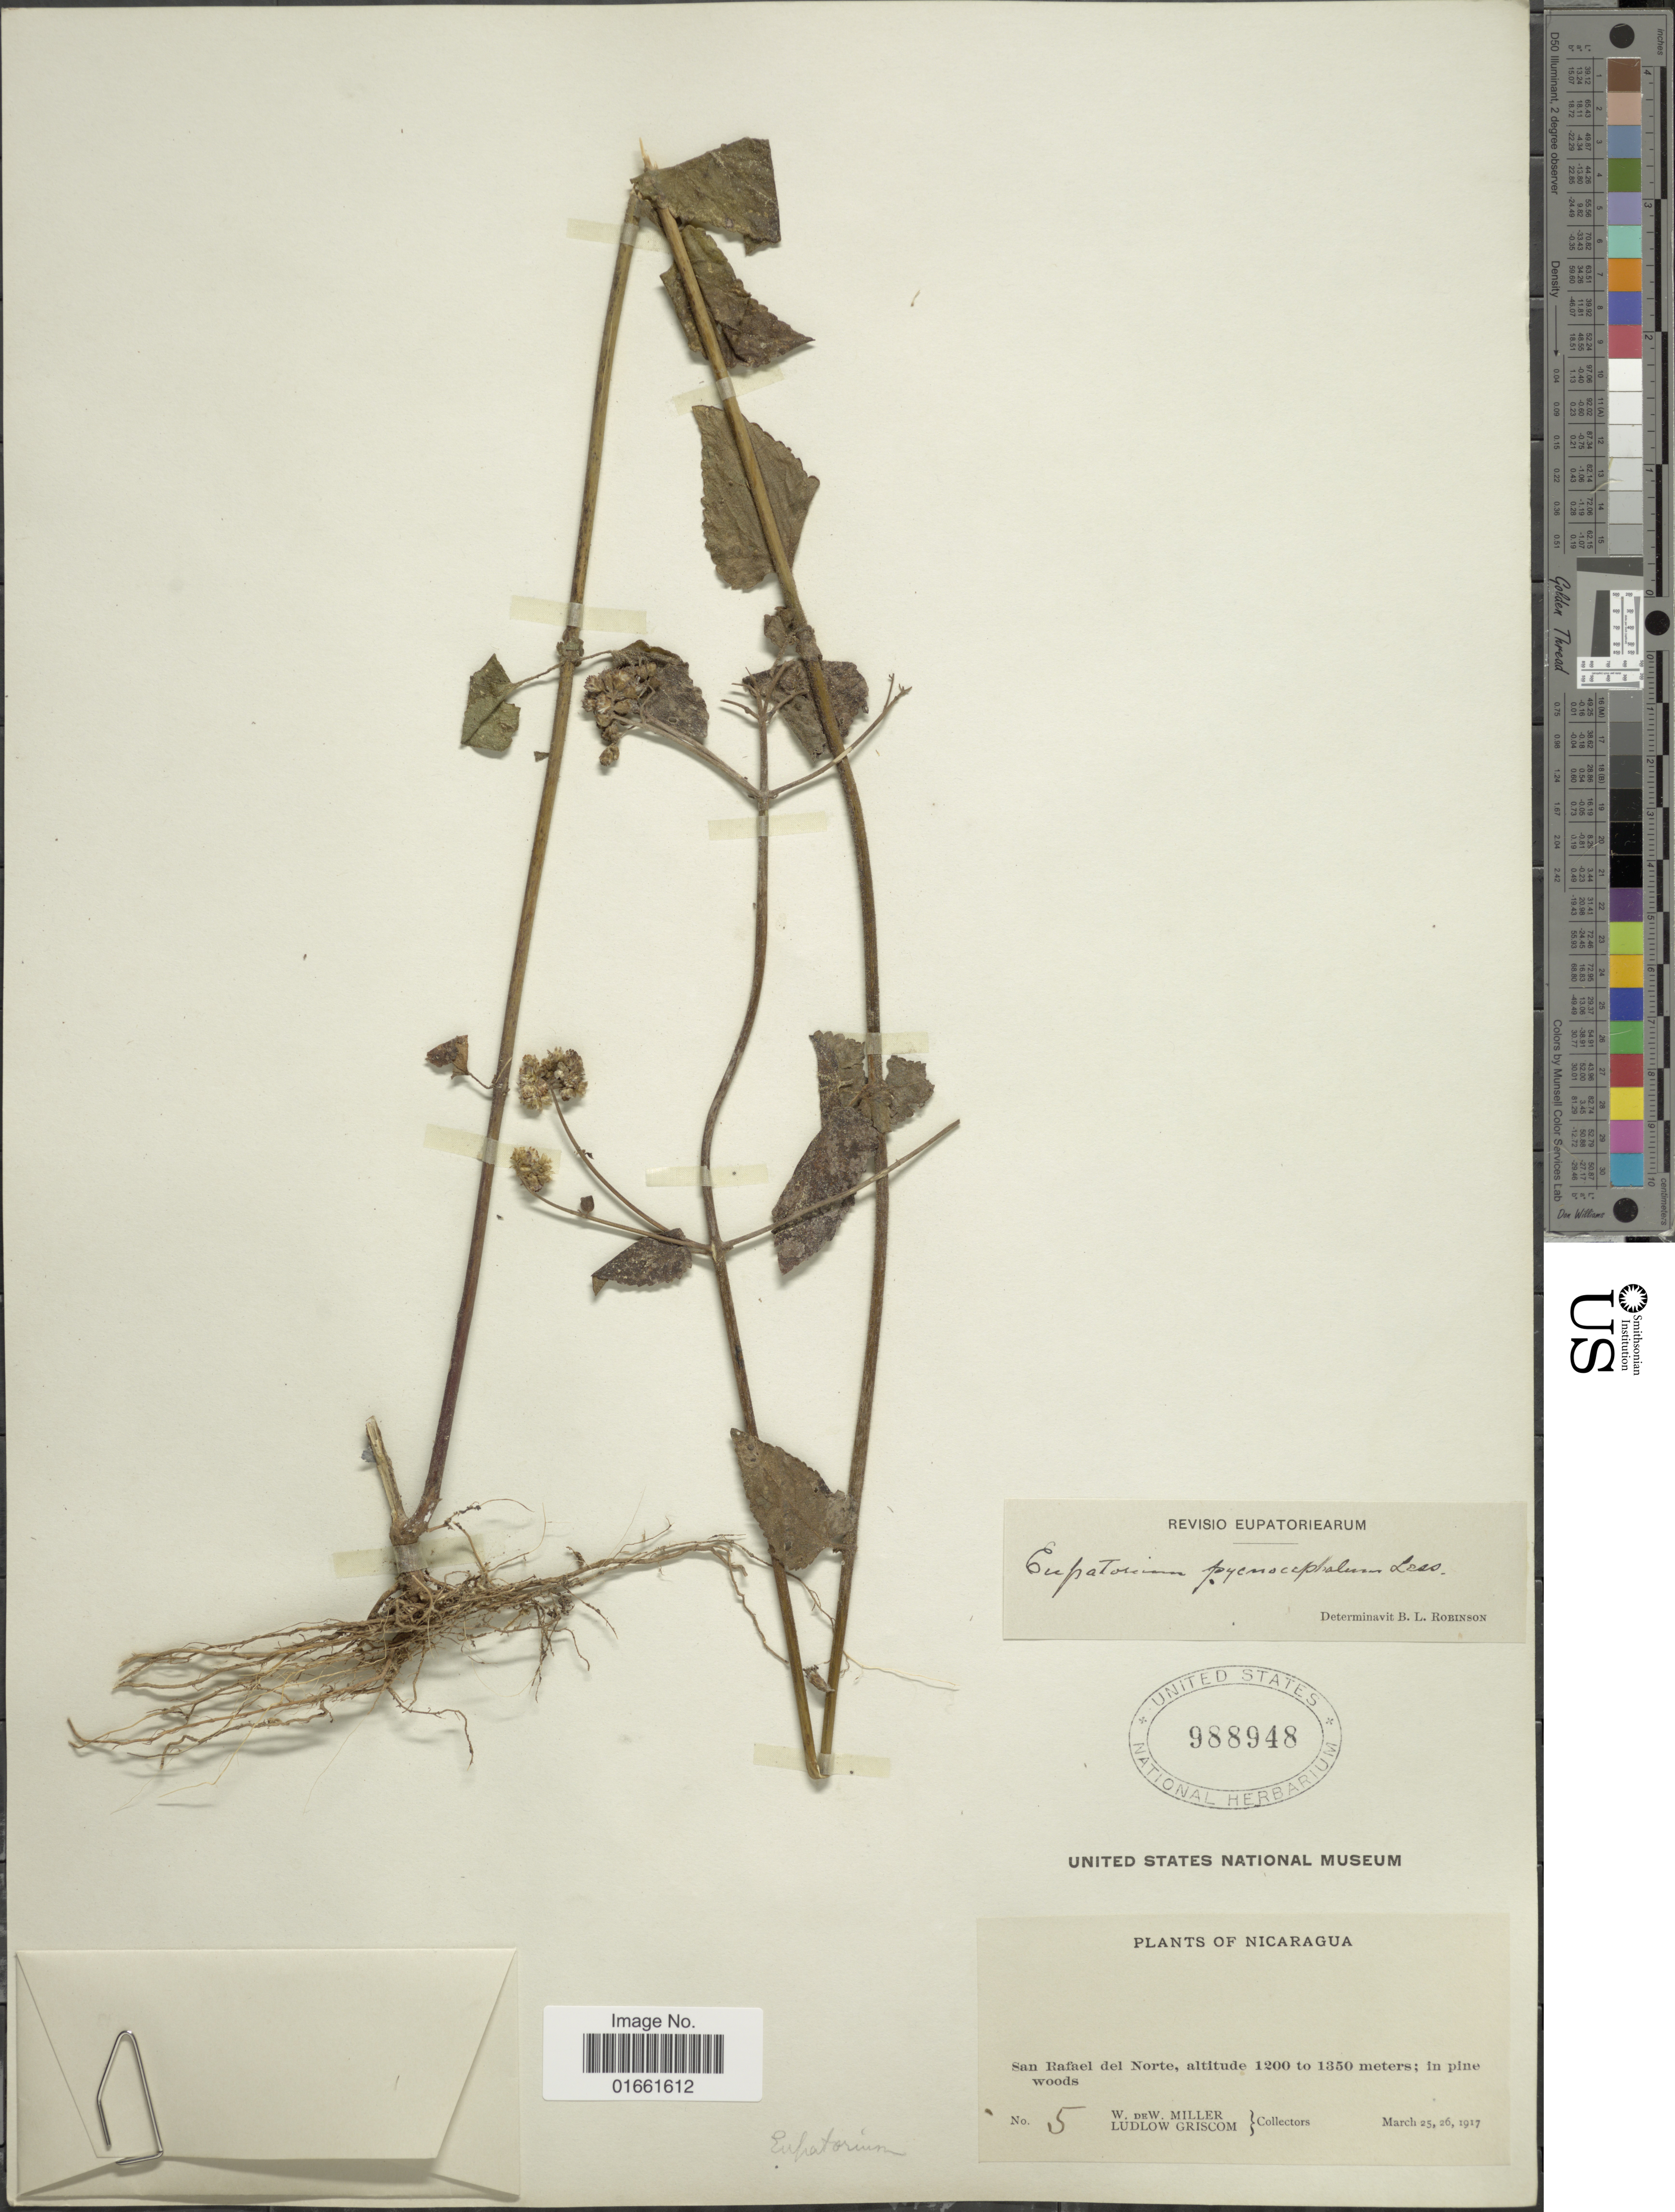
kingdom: Plantae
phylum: Tracheophyta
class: Magnoliopsida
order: Asterales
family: Asteraceae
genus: Fleischmannia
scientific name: Fleischmannia pratensis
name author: (Klatt) R.M. King & H. Rob.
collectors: W. Miller & L. Griscom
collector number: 5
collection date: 1917-03-25/1917-03-26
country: Nicaragua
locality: San Rafael del Norte.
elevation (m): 1200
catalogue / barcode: US 988948